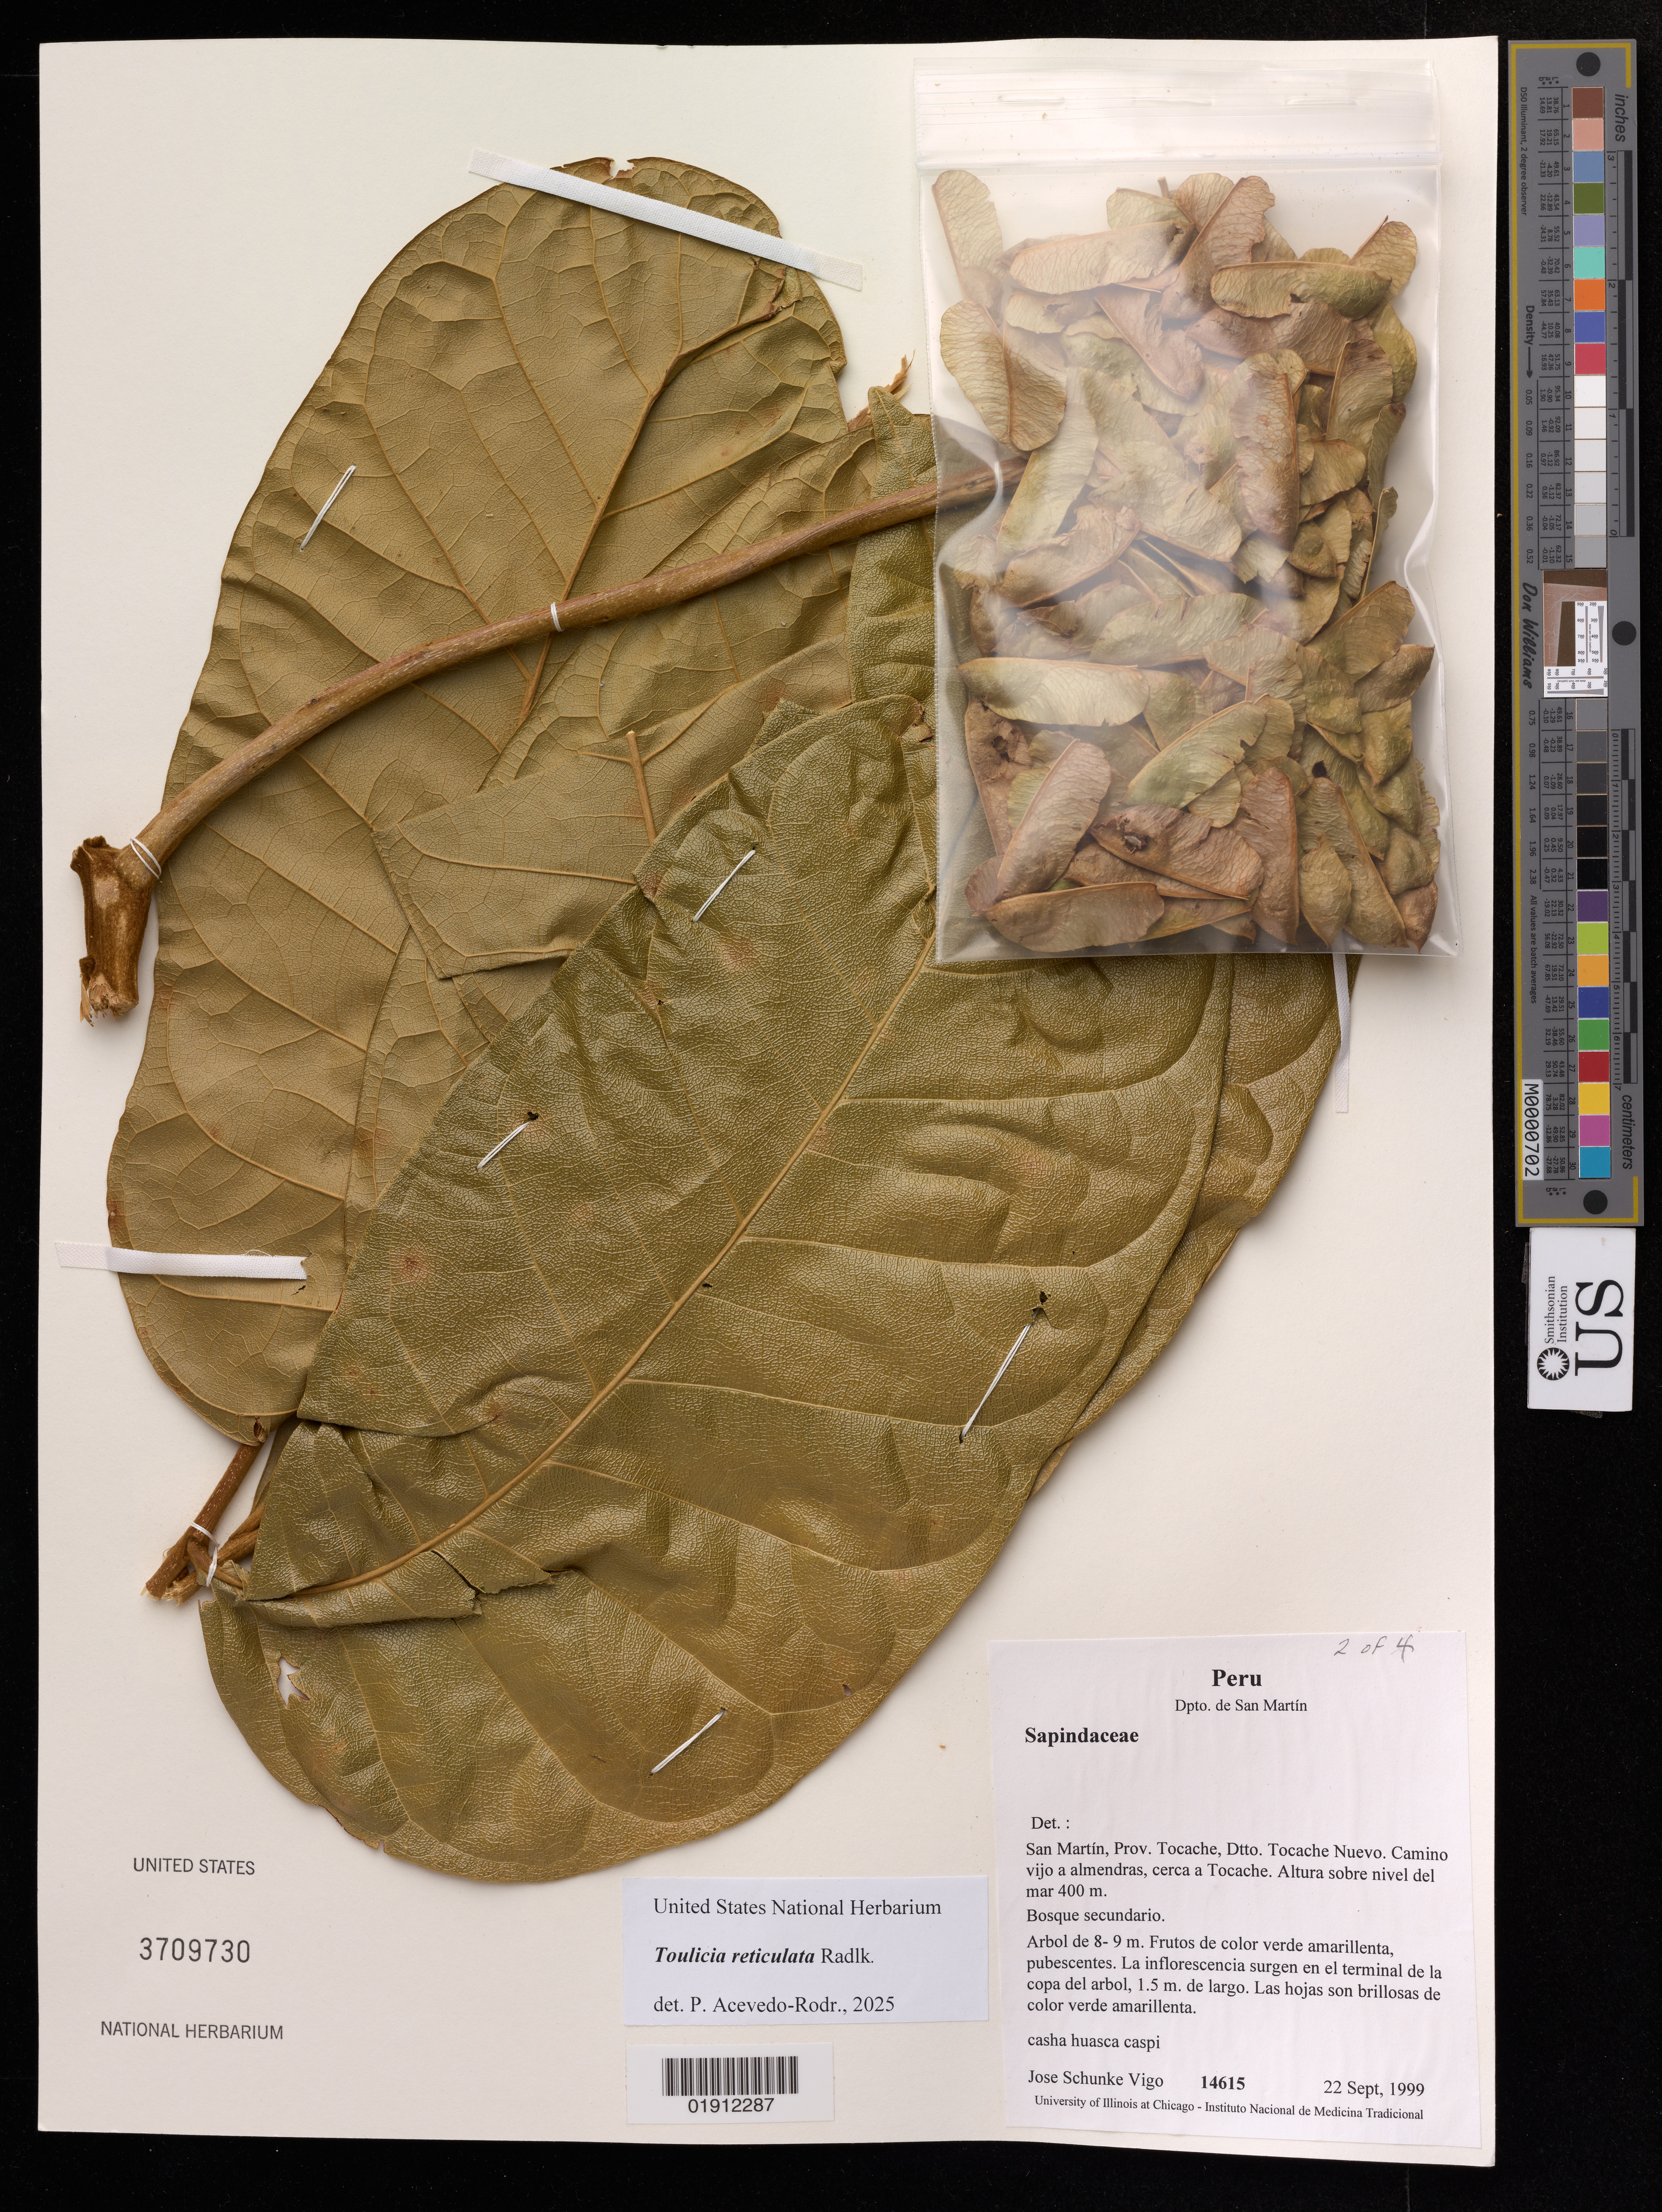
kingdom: Plantae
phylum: Tracheophyta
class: Magnoliopsida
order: Sapindales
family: Sapindaceae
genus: Toulicia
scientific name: Toulicia reticulata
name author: Radlk.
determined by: Acevedo-Rodriguez, P., (US), Smithsonian Institution - National Museum of Natural History (UNITED STATES)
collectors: J. Schunke-Vigo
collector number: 14615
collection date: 1999-09-22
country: Peru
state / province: San Martín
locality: Prov. Tocache, Dtto. Tocache Nuevo. Camino vijo a almendras, cerca a Tocache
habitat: Bosque secundario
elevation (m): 400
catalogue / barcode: US 3709730